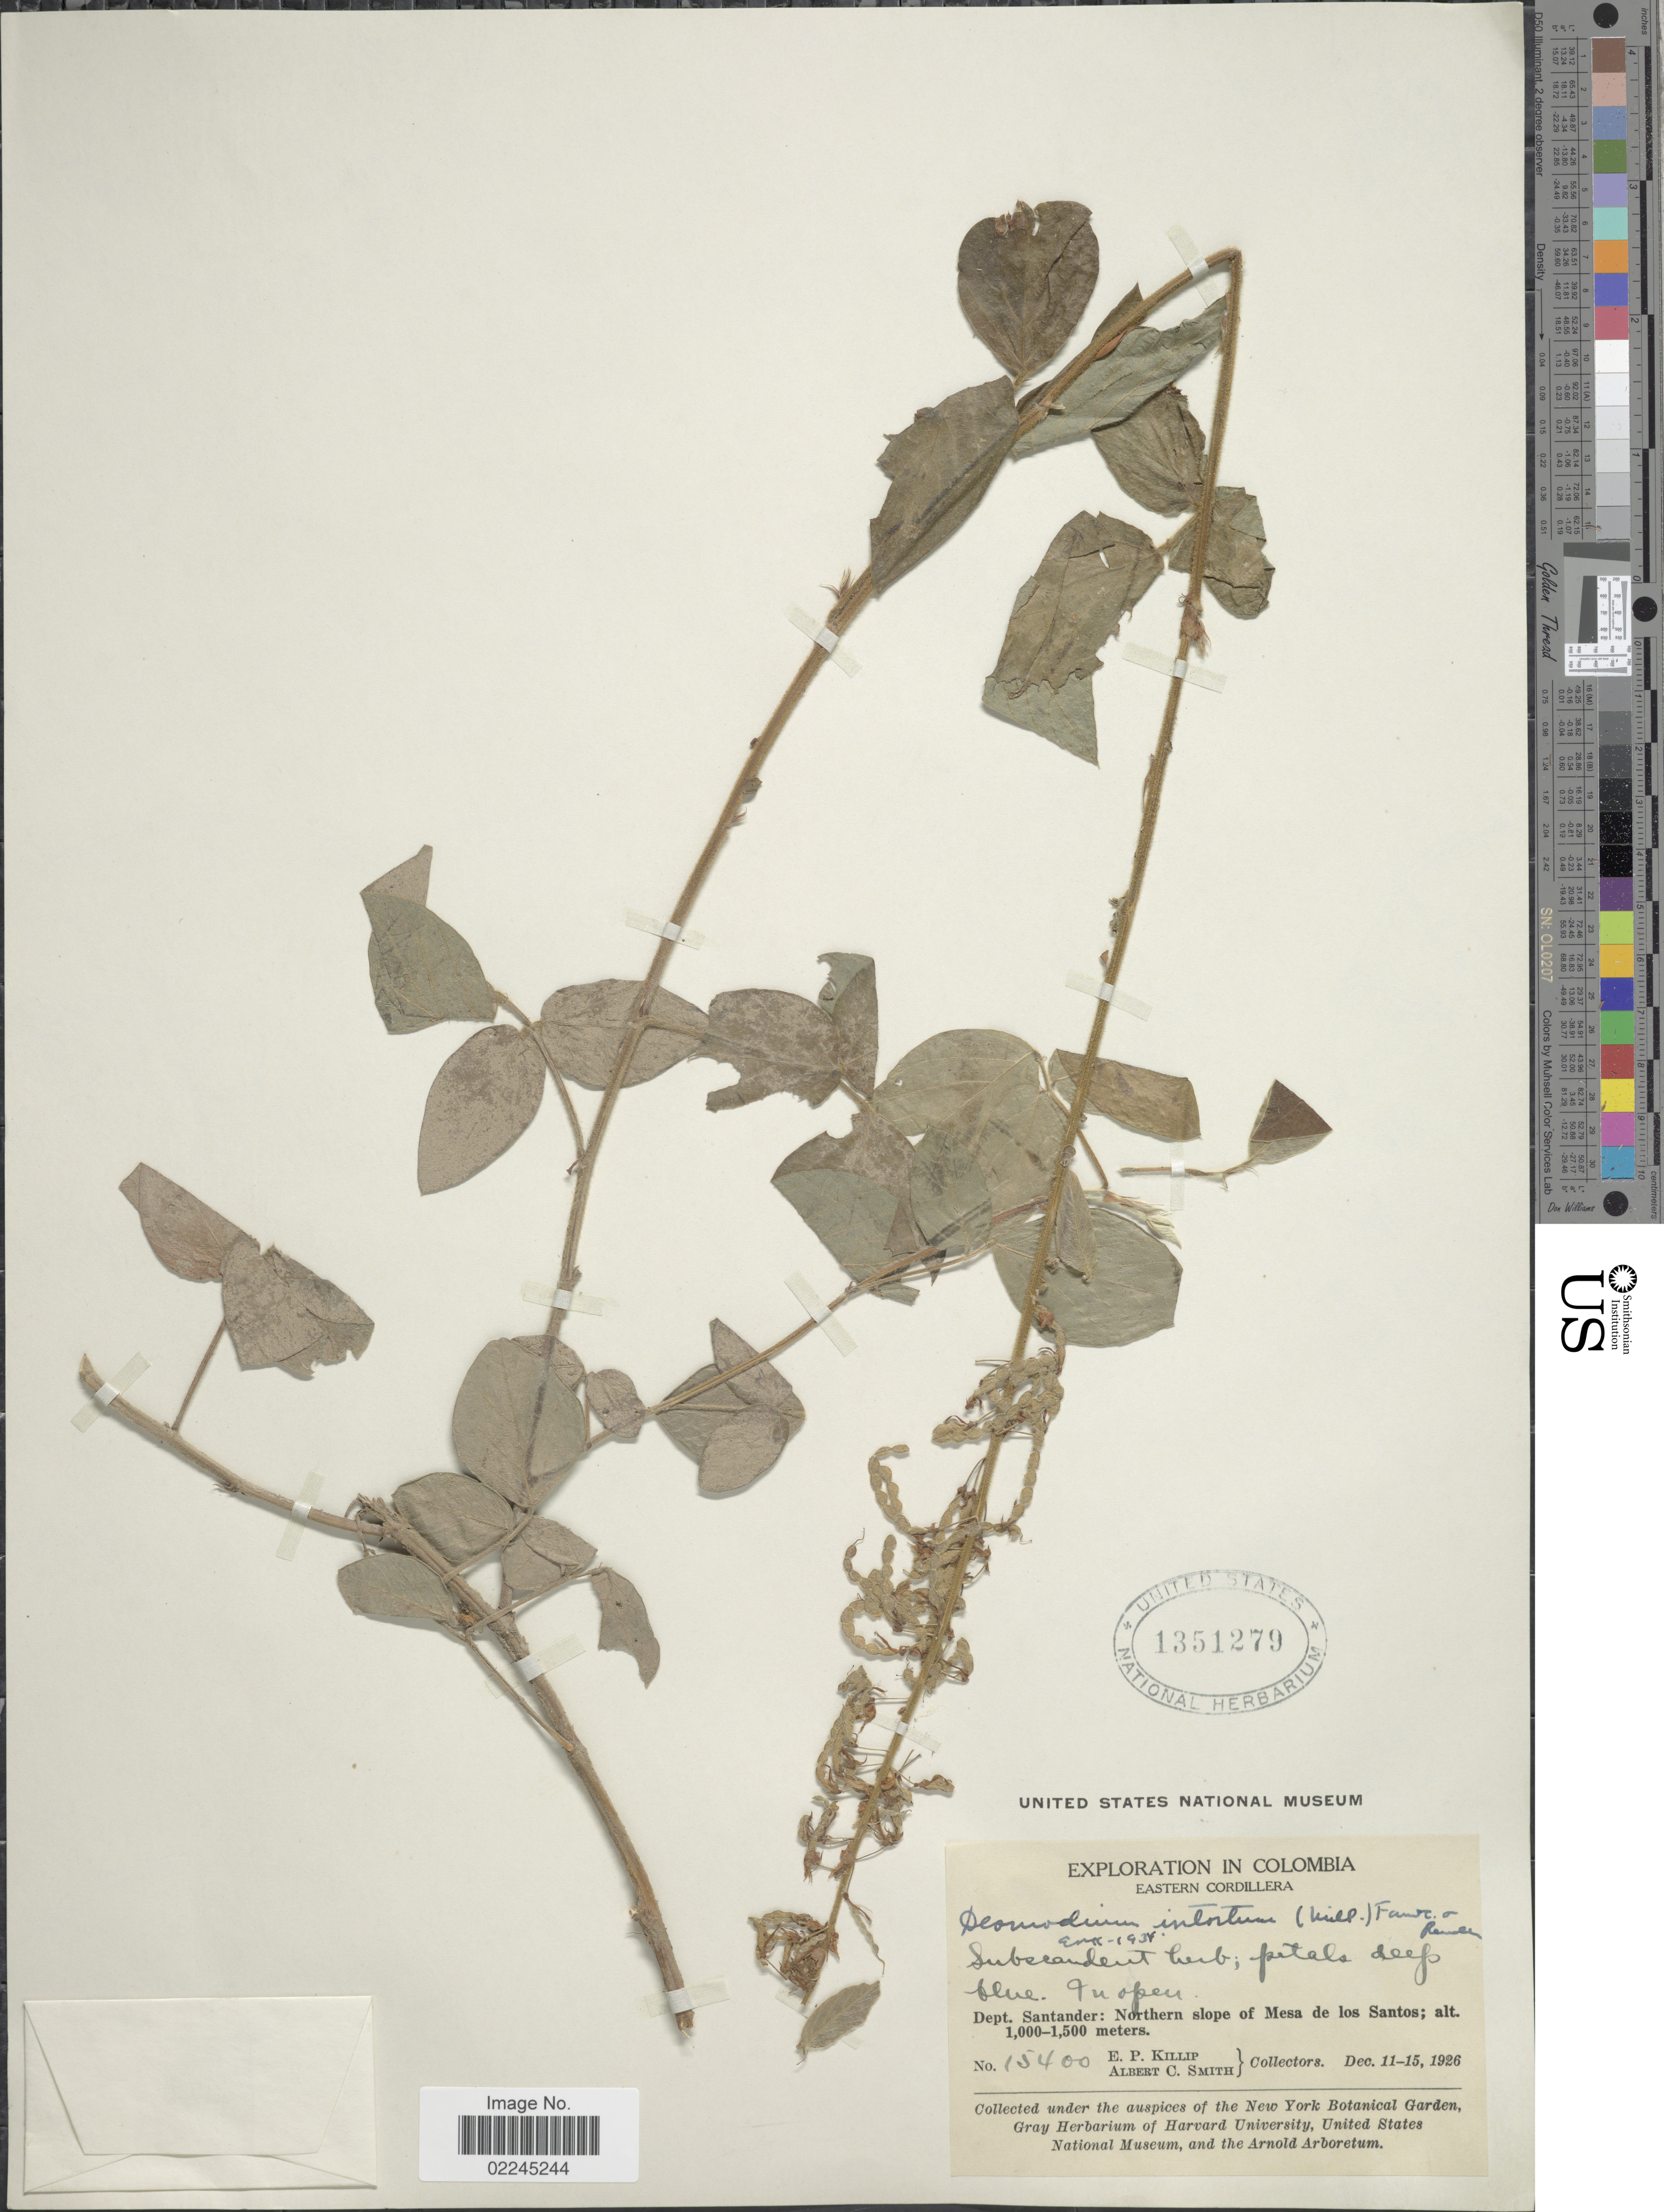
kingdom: Plantae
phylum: Tracheophyta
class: Magnoliopsida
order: Fabales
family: Fabaceae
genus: Desmodium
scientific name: Desmodium intortum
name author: (Mill.) Urb.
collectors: E. P. Killip & A. C. Smith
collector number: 15400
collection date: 1926-12-11/1926-12-15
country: Colombia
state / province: Santander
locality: Eastern Cordillera. Dept. Santander: Northern slope of Mesa de los Santos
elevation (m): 1000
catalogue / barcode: US 1351279